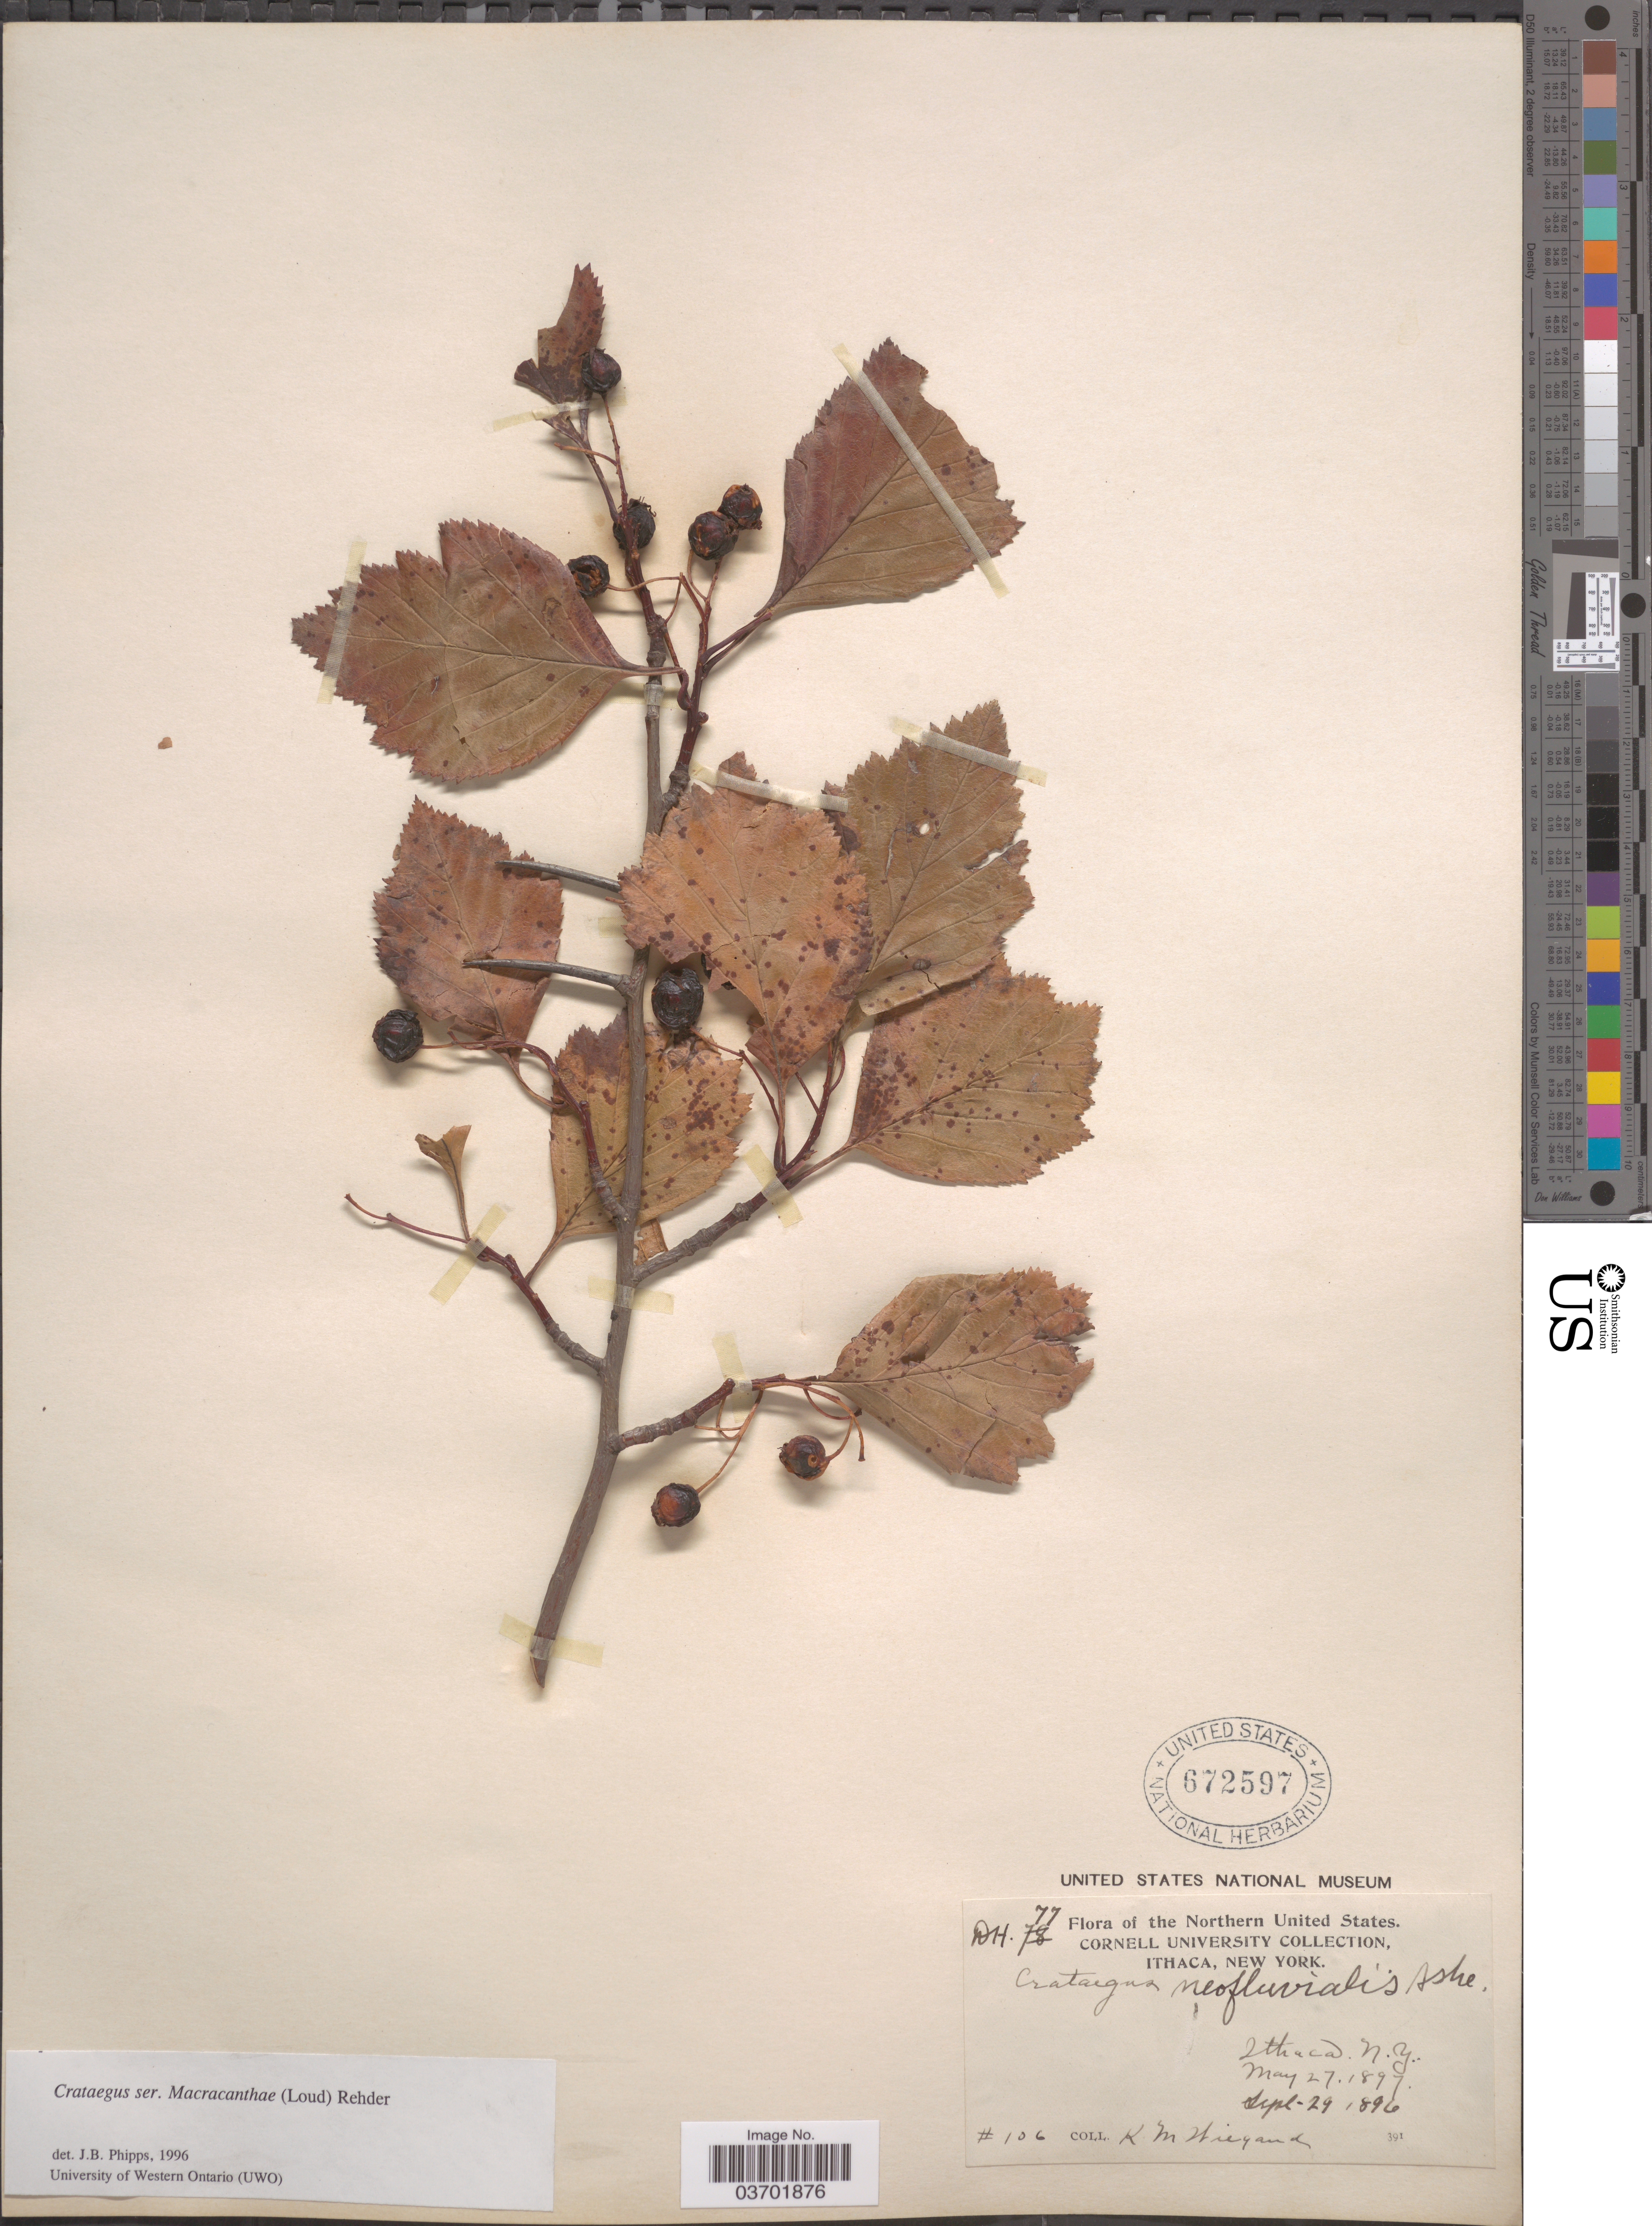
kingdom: Plantae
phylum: Tracheophyta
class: Magnoliopsida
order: Rosales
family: Rosaceae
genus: Crataegus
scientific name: Crataegus succulenta var. neofluvialis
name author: Schrad. ex Link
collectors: K. M. Wiegand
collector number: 106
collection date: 1896-09-29/1897-05-27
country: United States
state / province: New York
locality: Northern United States. Ithaca.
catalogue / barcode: US 672597